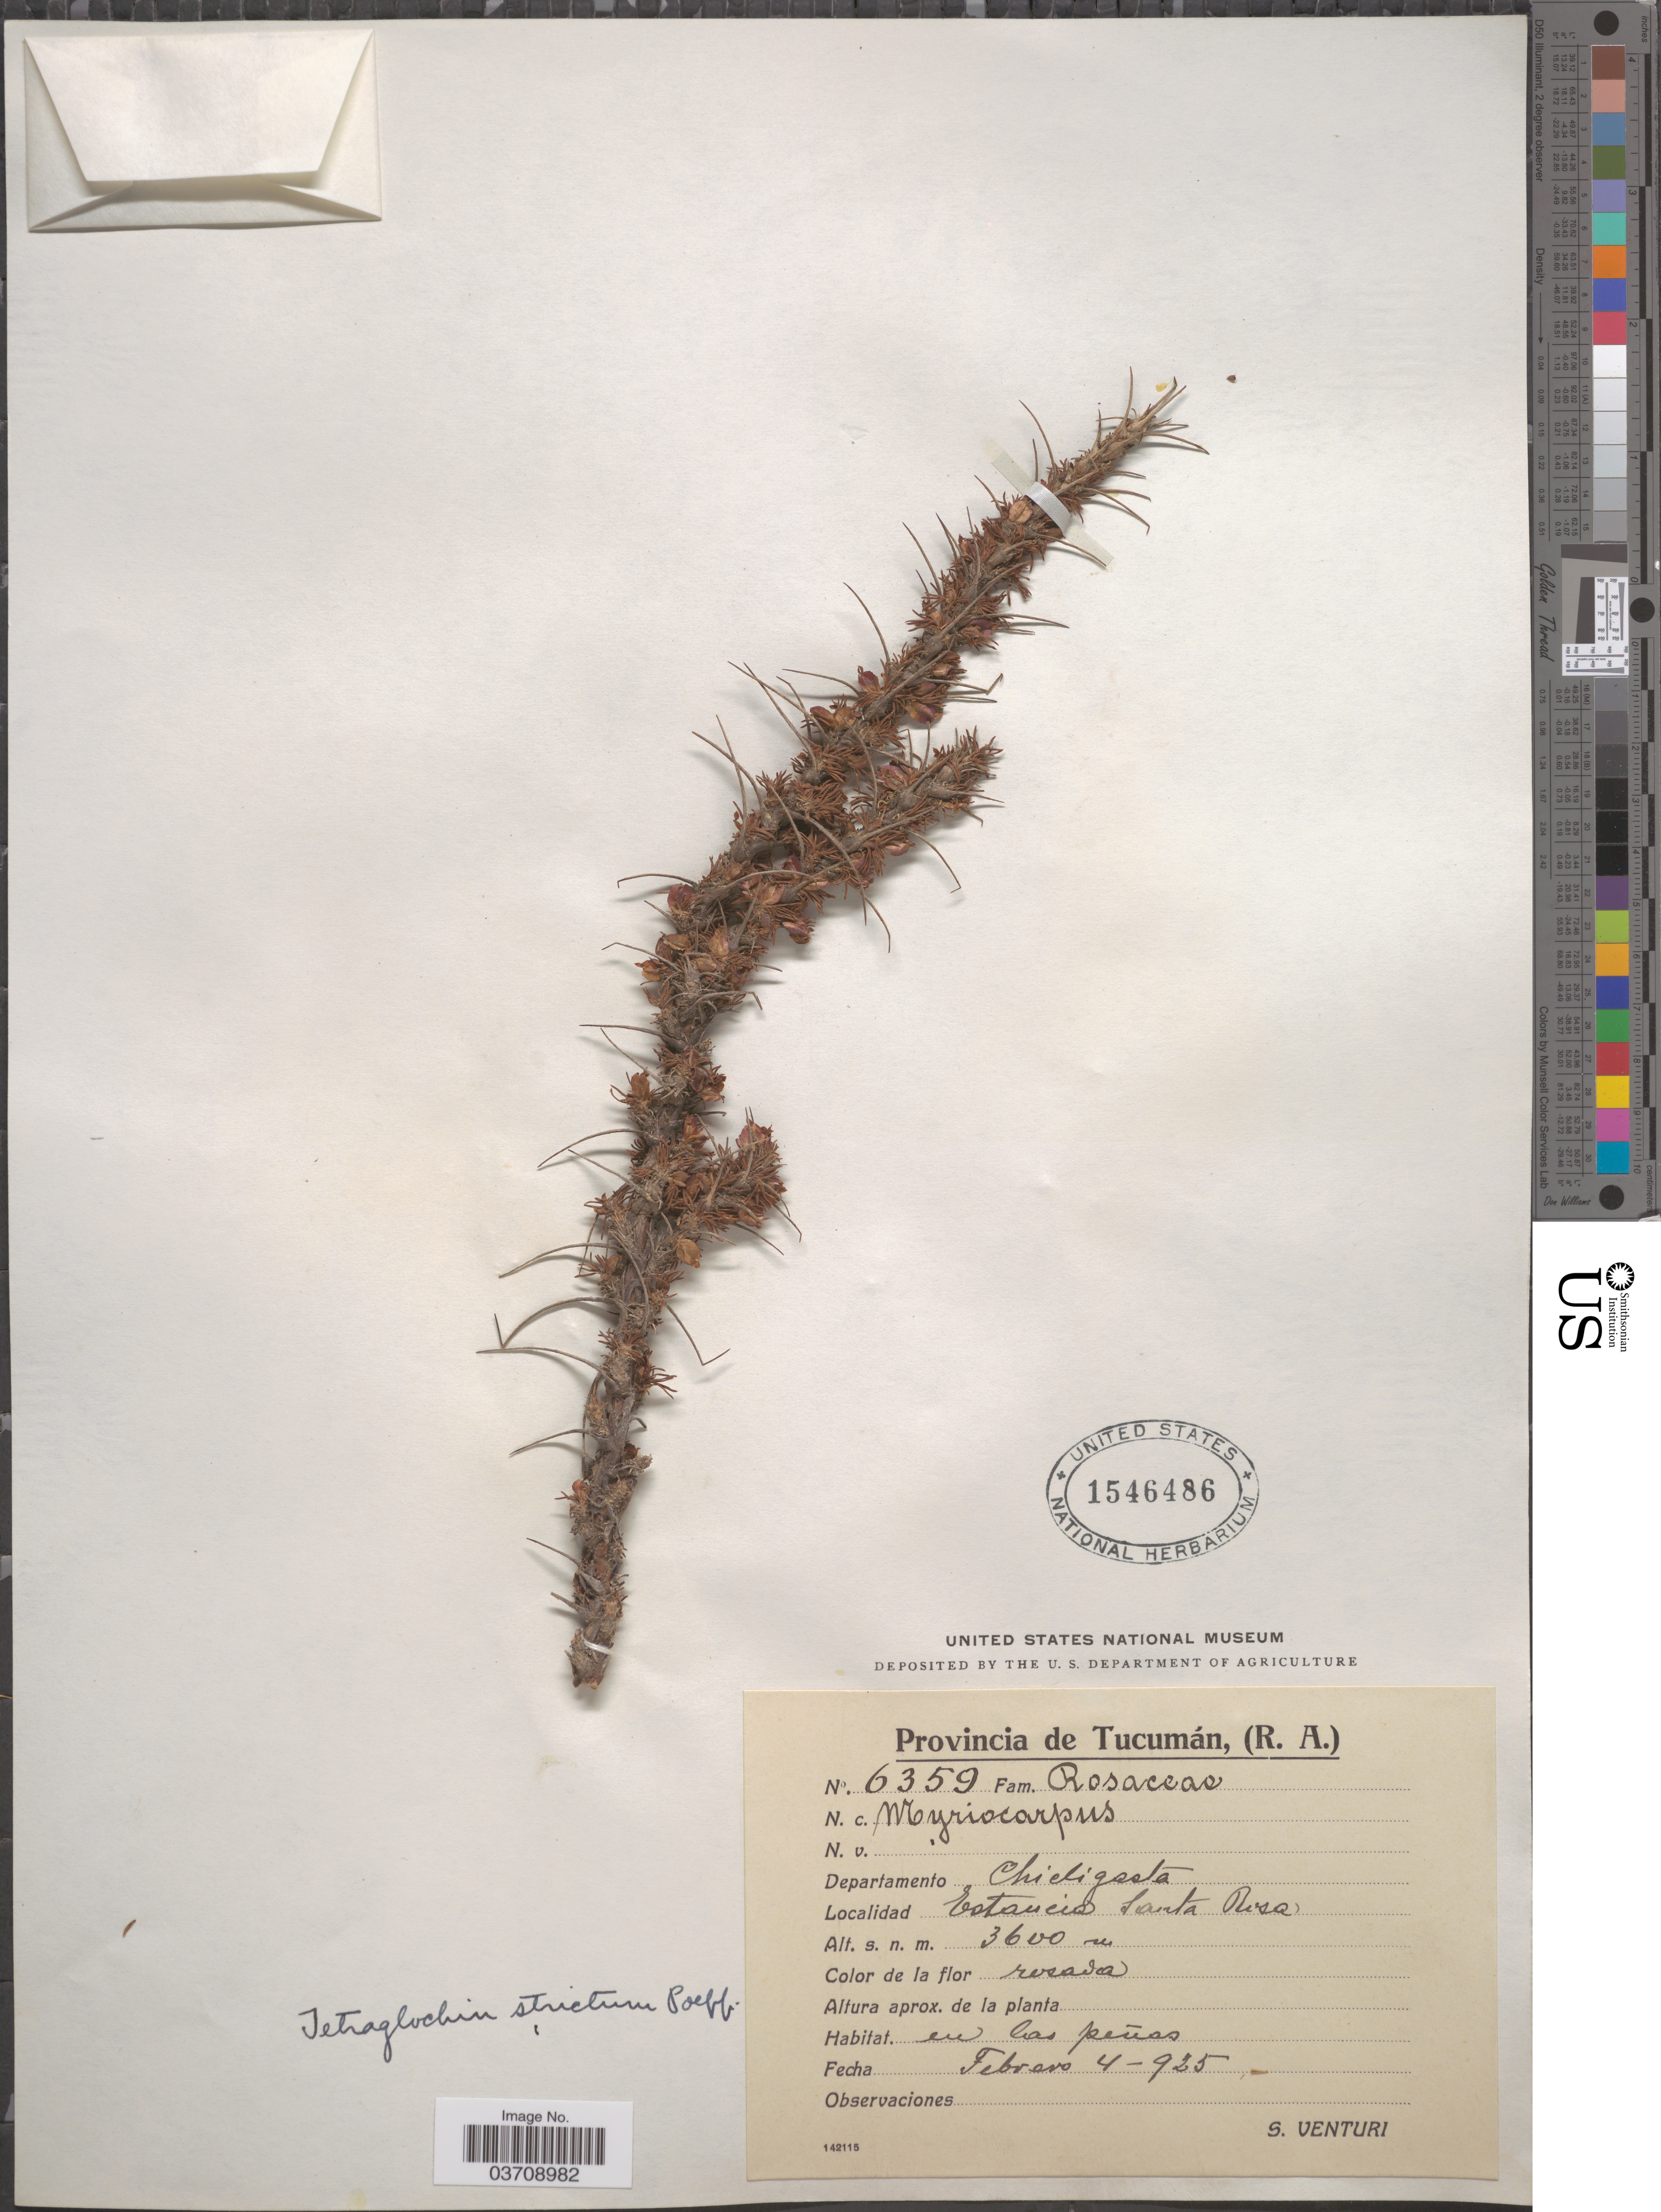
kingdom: Plantae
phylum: Tracheophyta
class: Magnoliopsida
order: Rosales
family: Rosaceae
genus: Tetraglochin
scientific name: Tetraglochin alatum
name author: (Gillies ex Hook. & Arn.) Kuntze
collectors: S. Venturi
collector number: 6359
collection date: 1925-02-04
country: Argentina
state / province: Tucuman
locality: Departamento Chicligasta. Estancia Santa Rosa.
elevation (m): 3600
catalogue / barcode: US 1546486